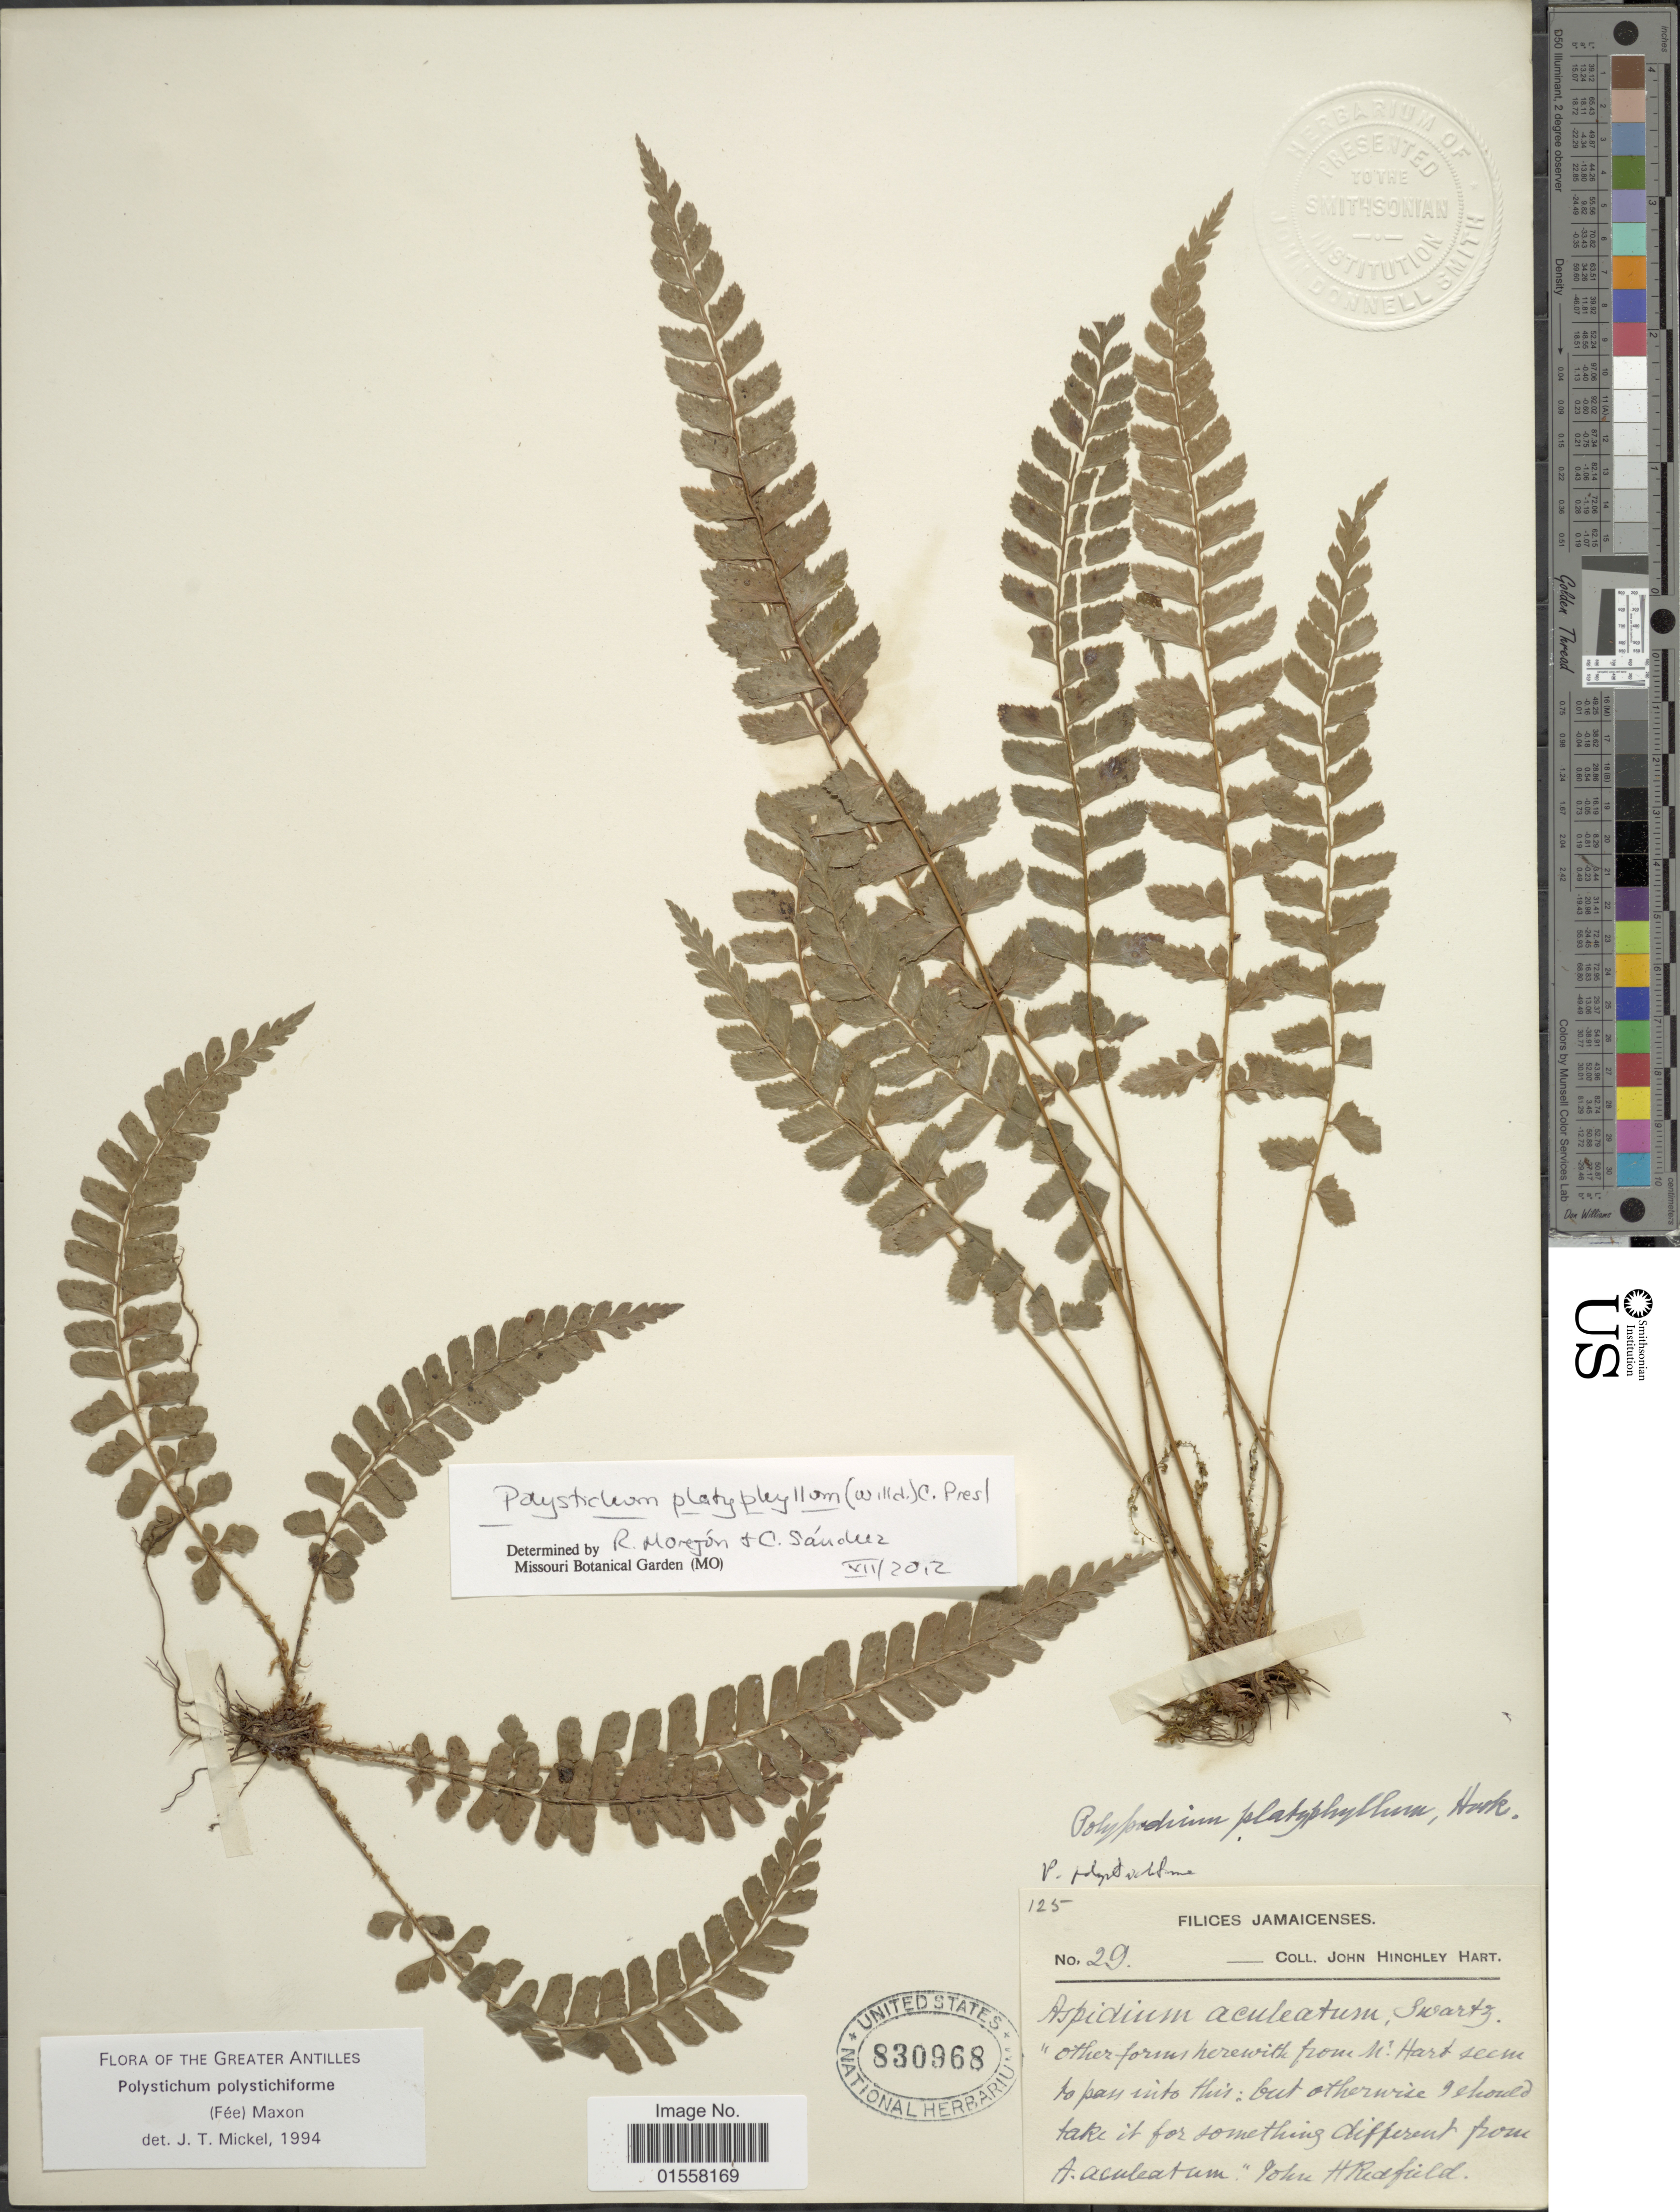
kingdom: Plantae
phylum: Tracheophyta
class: Polypodiopsida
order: Polypodiales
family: Dryopteridaceae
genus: Polystichum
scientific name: Polystichum platyphyllum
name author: (Willd.) C. Presl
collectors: J. H. Hart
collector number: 29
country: Jamaica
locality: Jamaicenses.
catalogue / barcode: US 830968